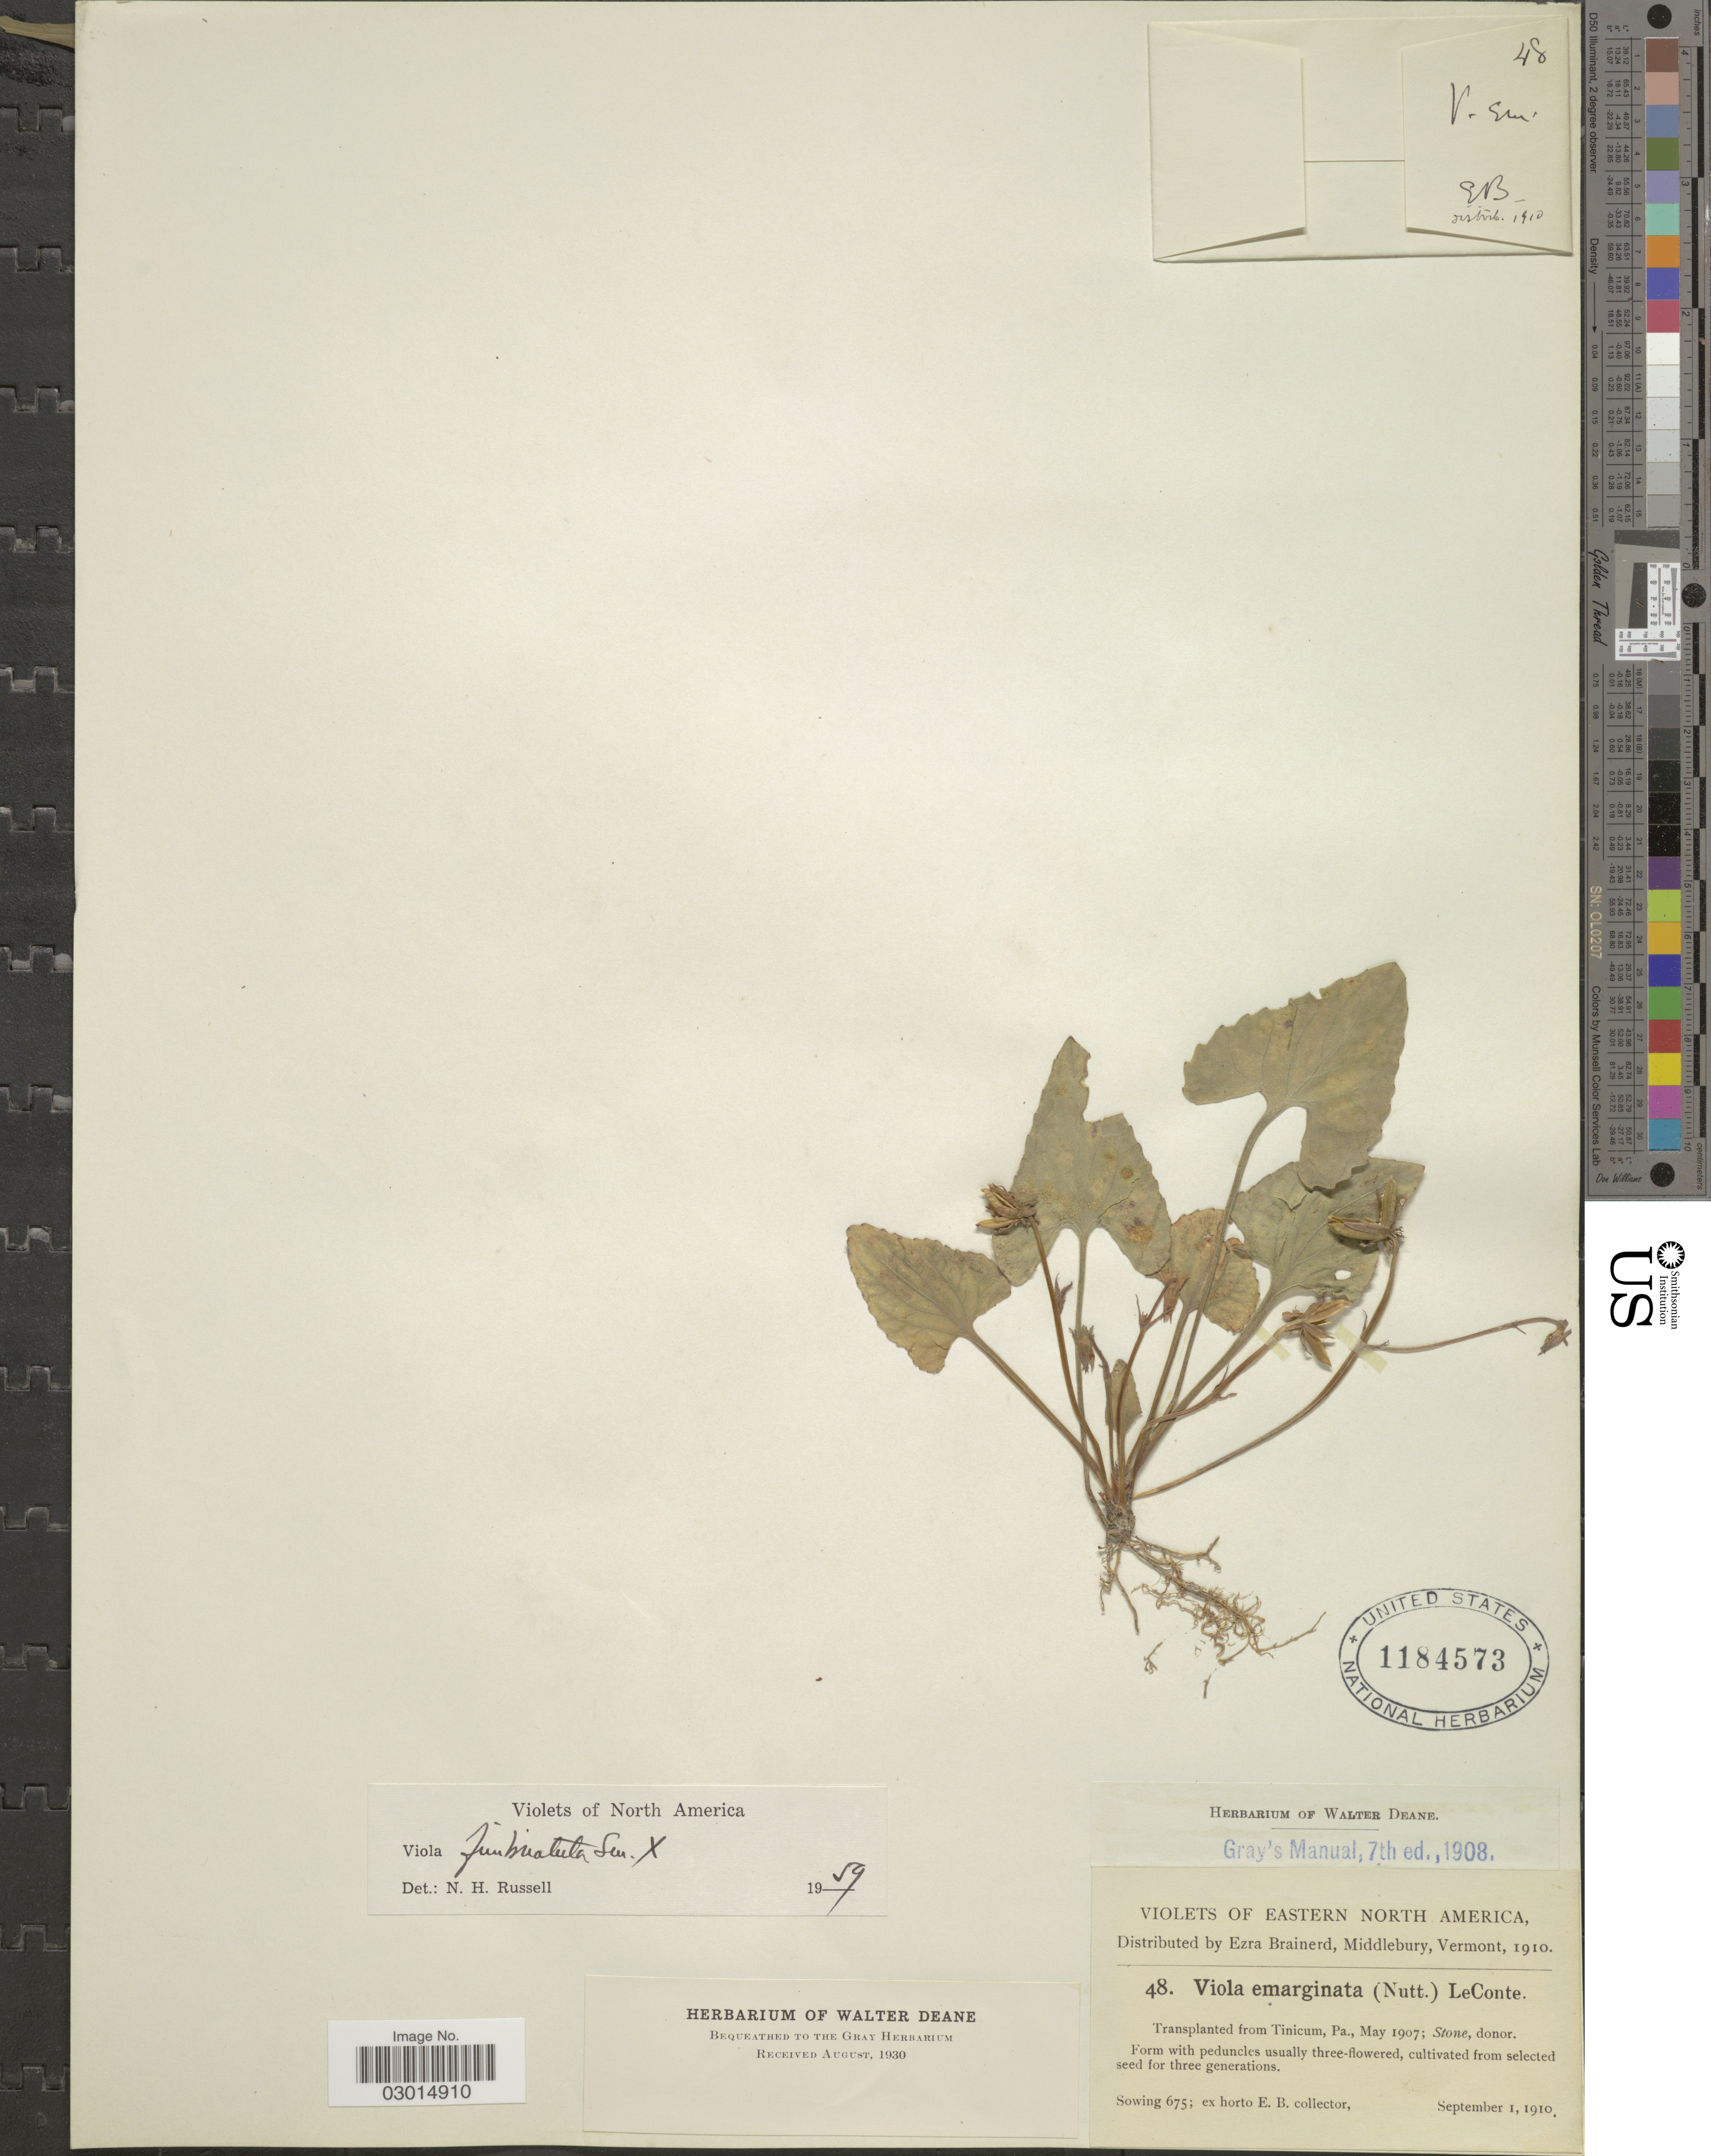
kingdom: Plantae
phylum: Tracheophyta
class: Magnoliopsida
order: Malpighiales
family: Violaceae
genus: Viola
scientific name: Viola fimbriatula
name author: Small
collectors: ex herb. Ezra Brainerd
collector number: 48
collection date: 1910-09-01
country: United States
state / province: Pennsylvania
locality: Eastern North America. Transplanted from Tinicun, Pa.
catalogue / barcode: US 1184573